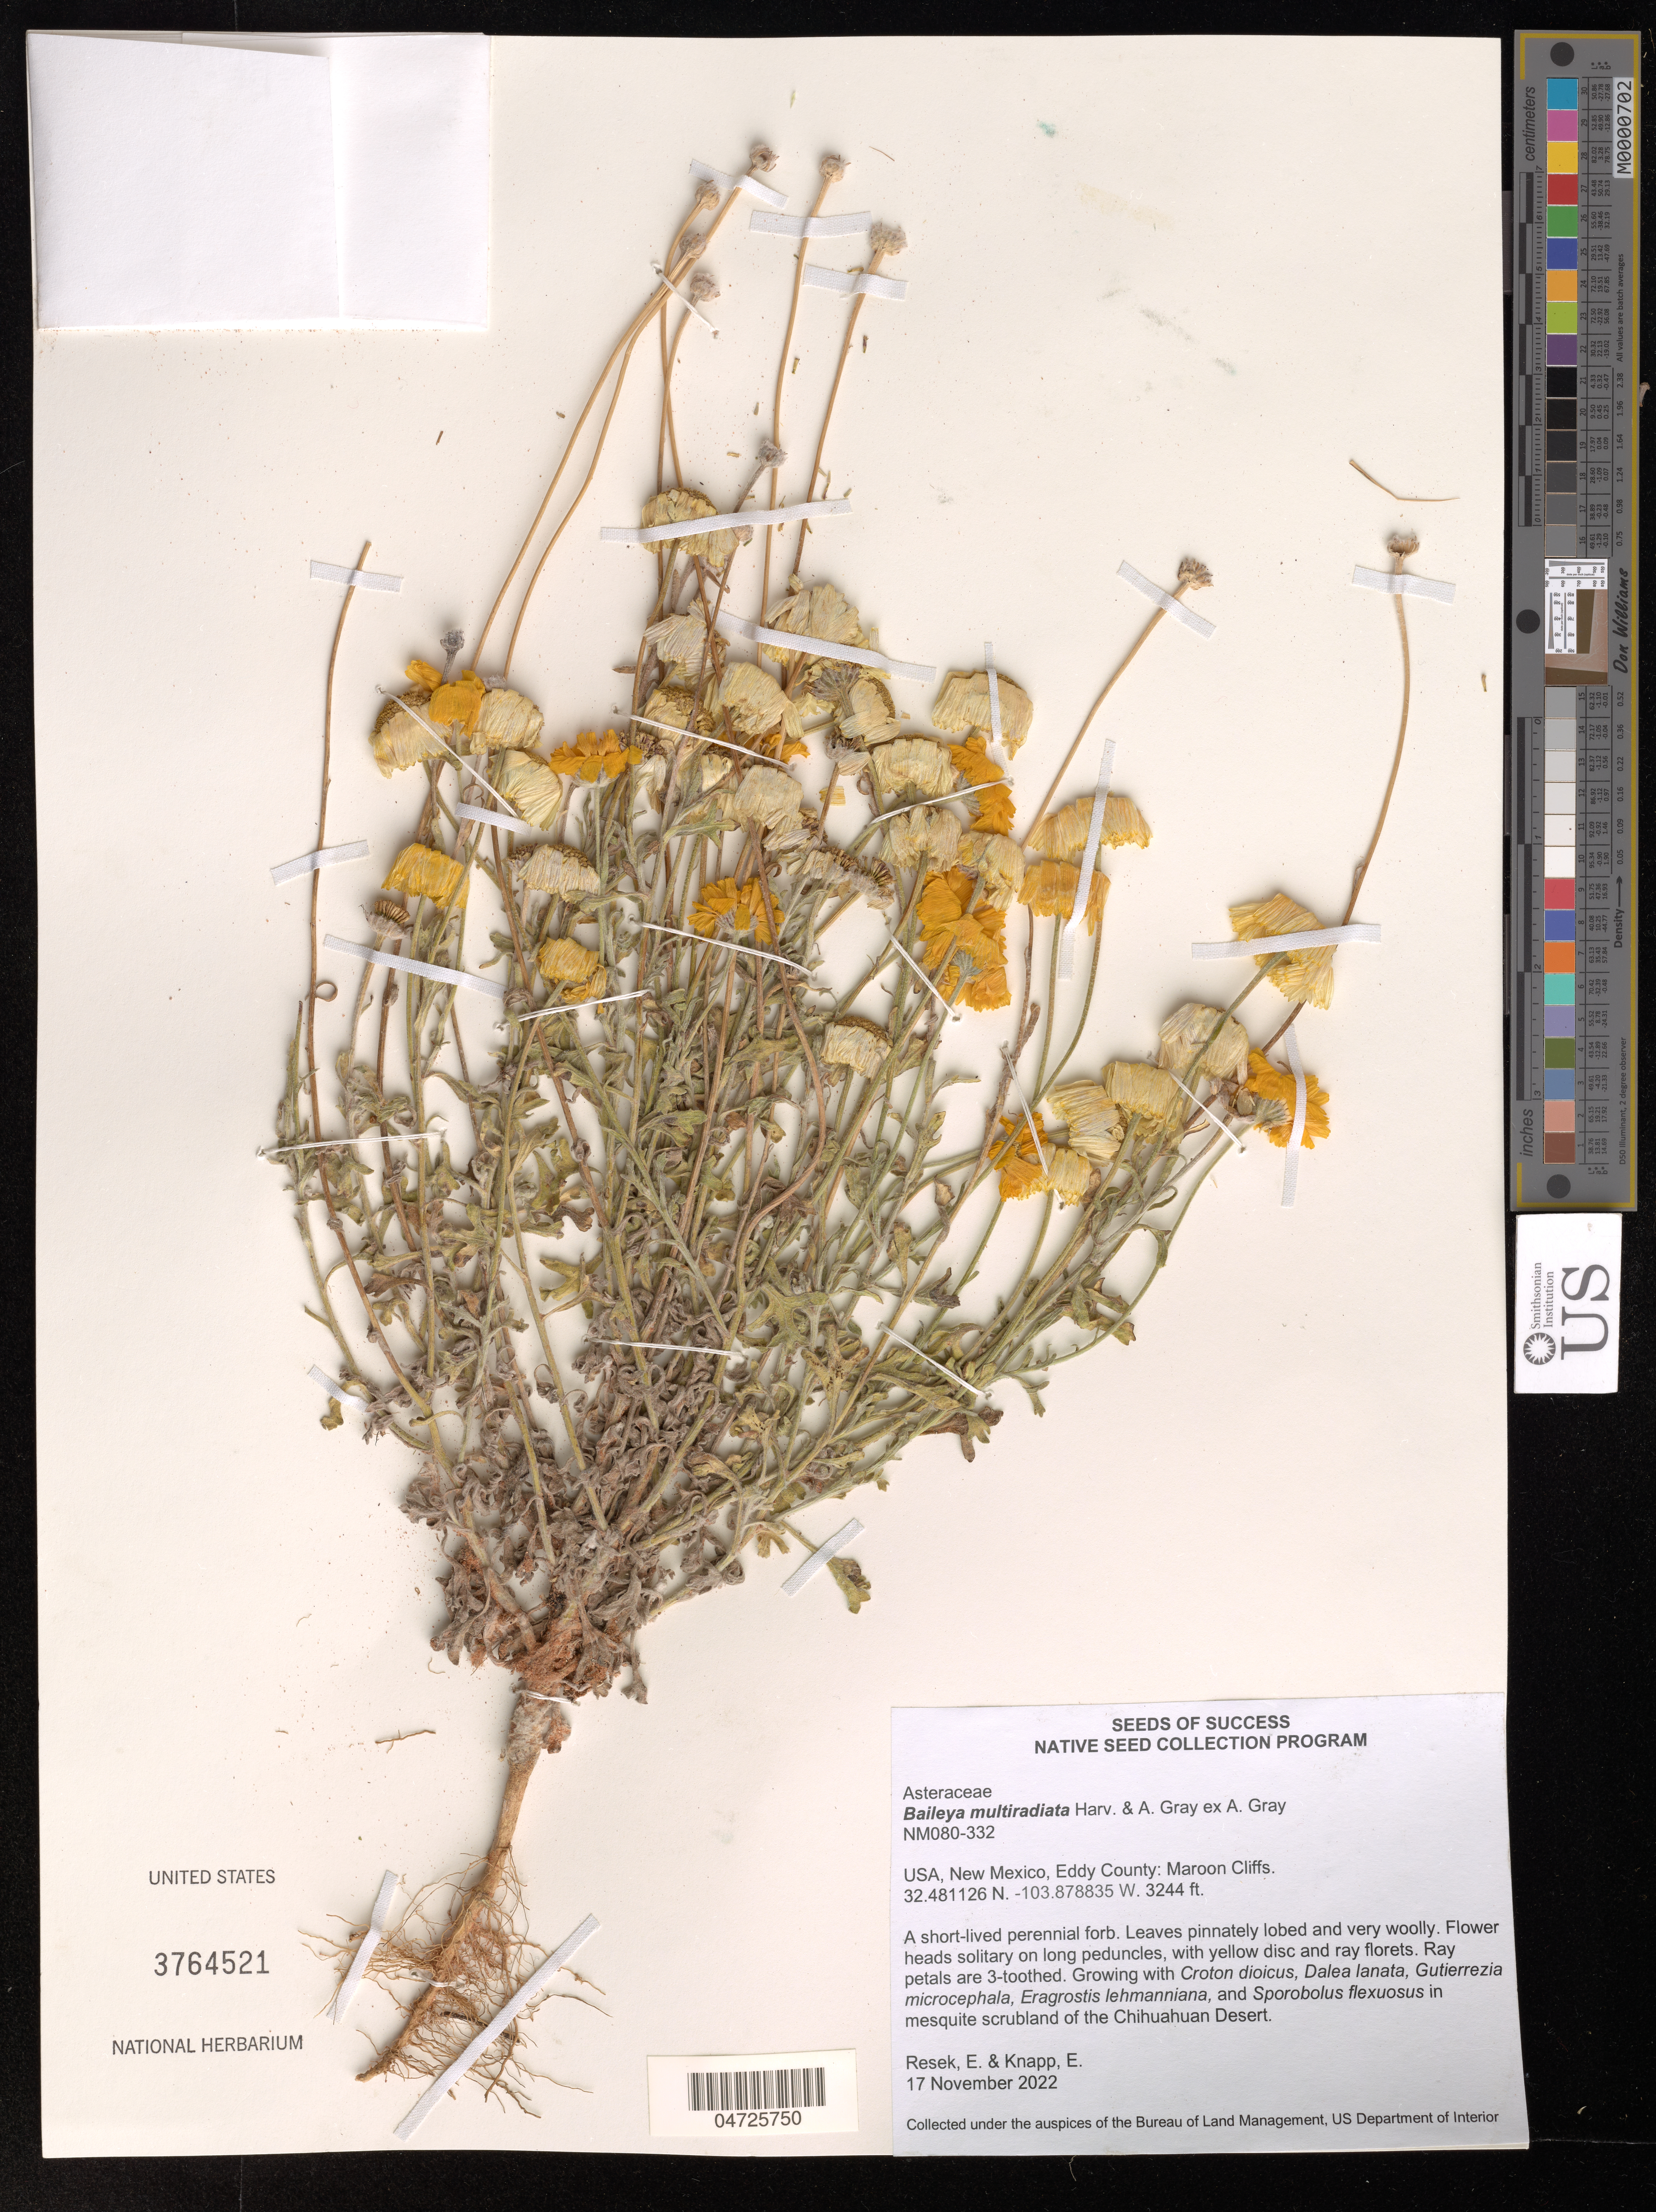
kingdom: Plantae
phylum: Tracheophyta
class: Magnoliopsida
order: Asterales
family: Asteraceae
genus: Baileya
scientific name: Baileya multiradiata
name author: Harv. & A. Gray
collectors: E. Resek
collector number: NM080-332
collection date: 2022-11-17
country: United States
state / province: New Mexico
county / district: Eddy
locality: Eddy County: Maroon Cliffs.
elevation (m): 989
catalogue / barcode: US 3764521